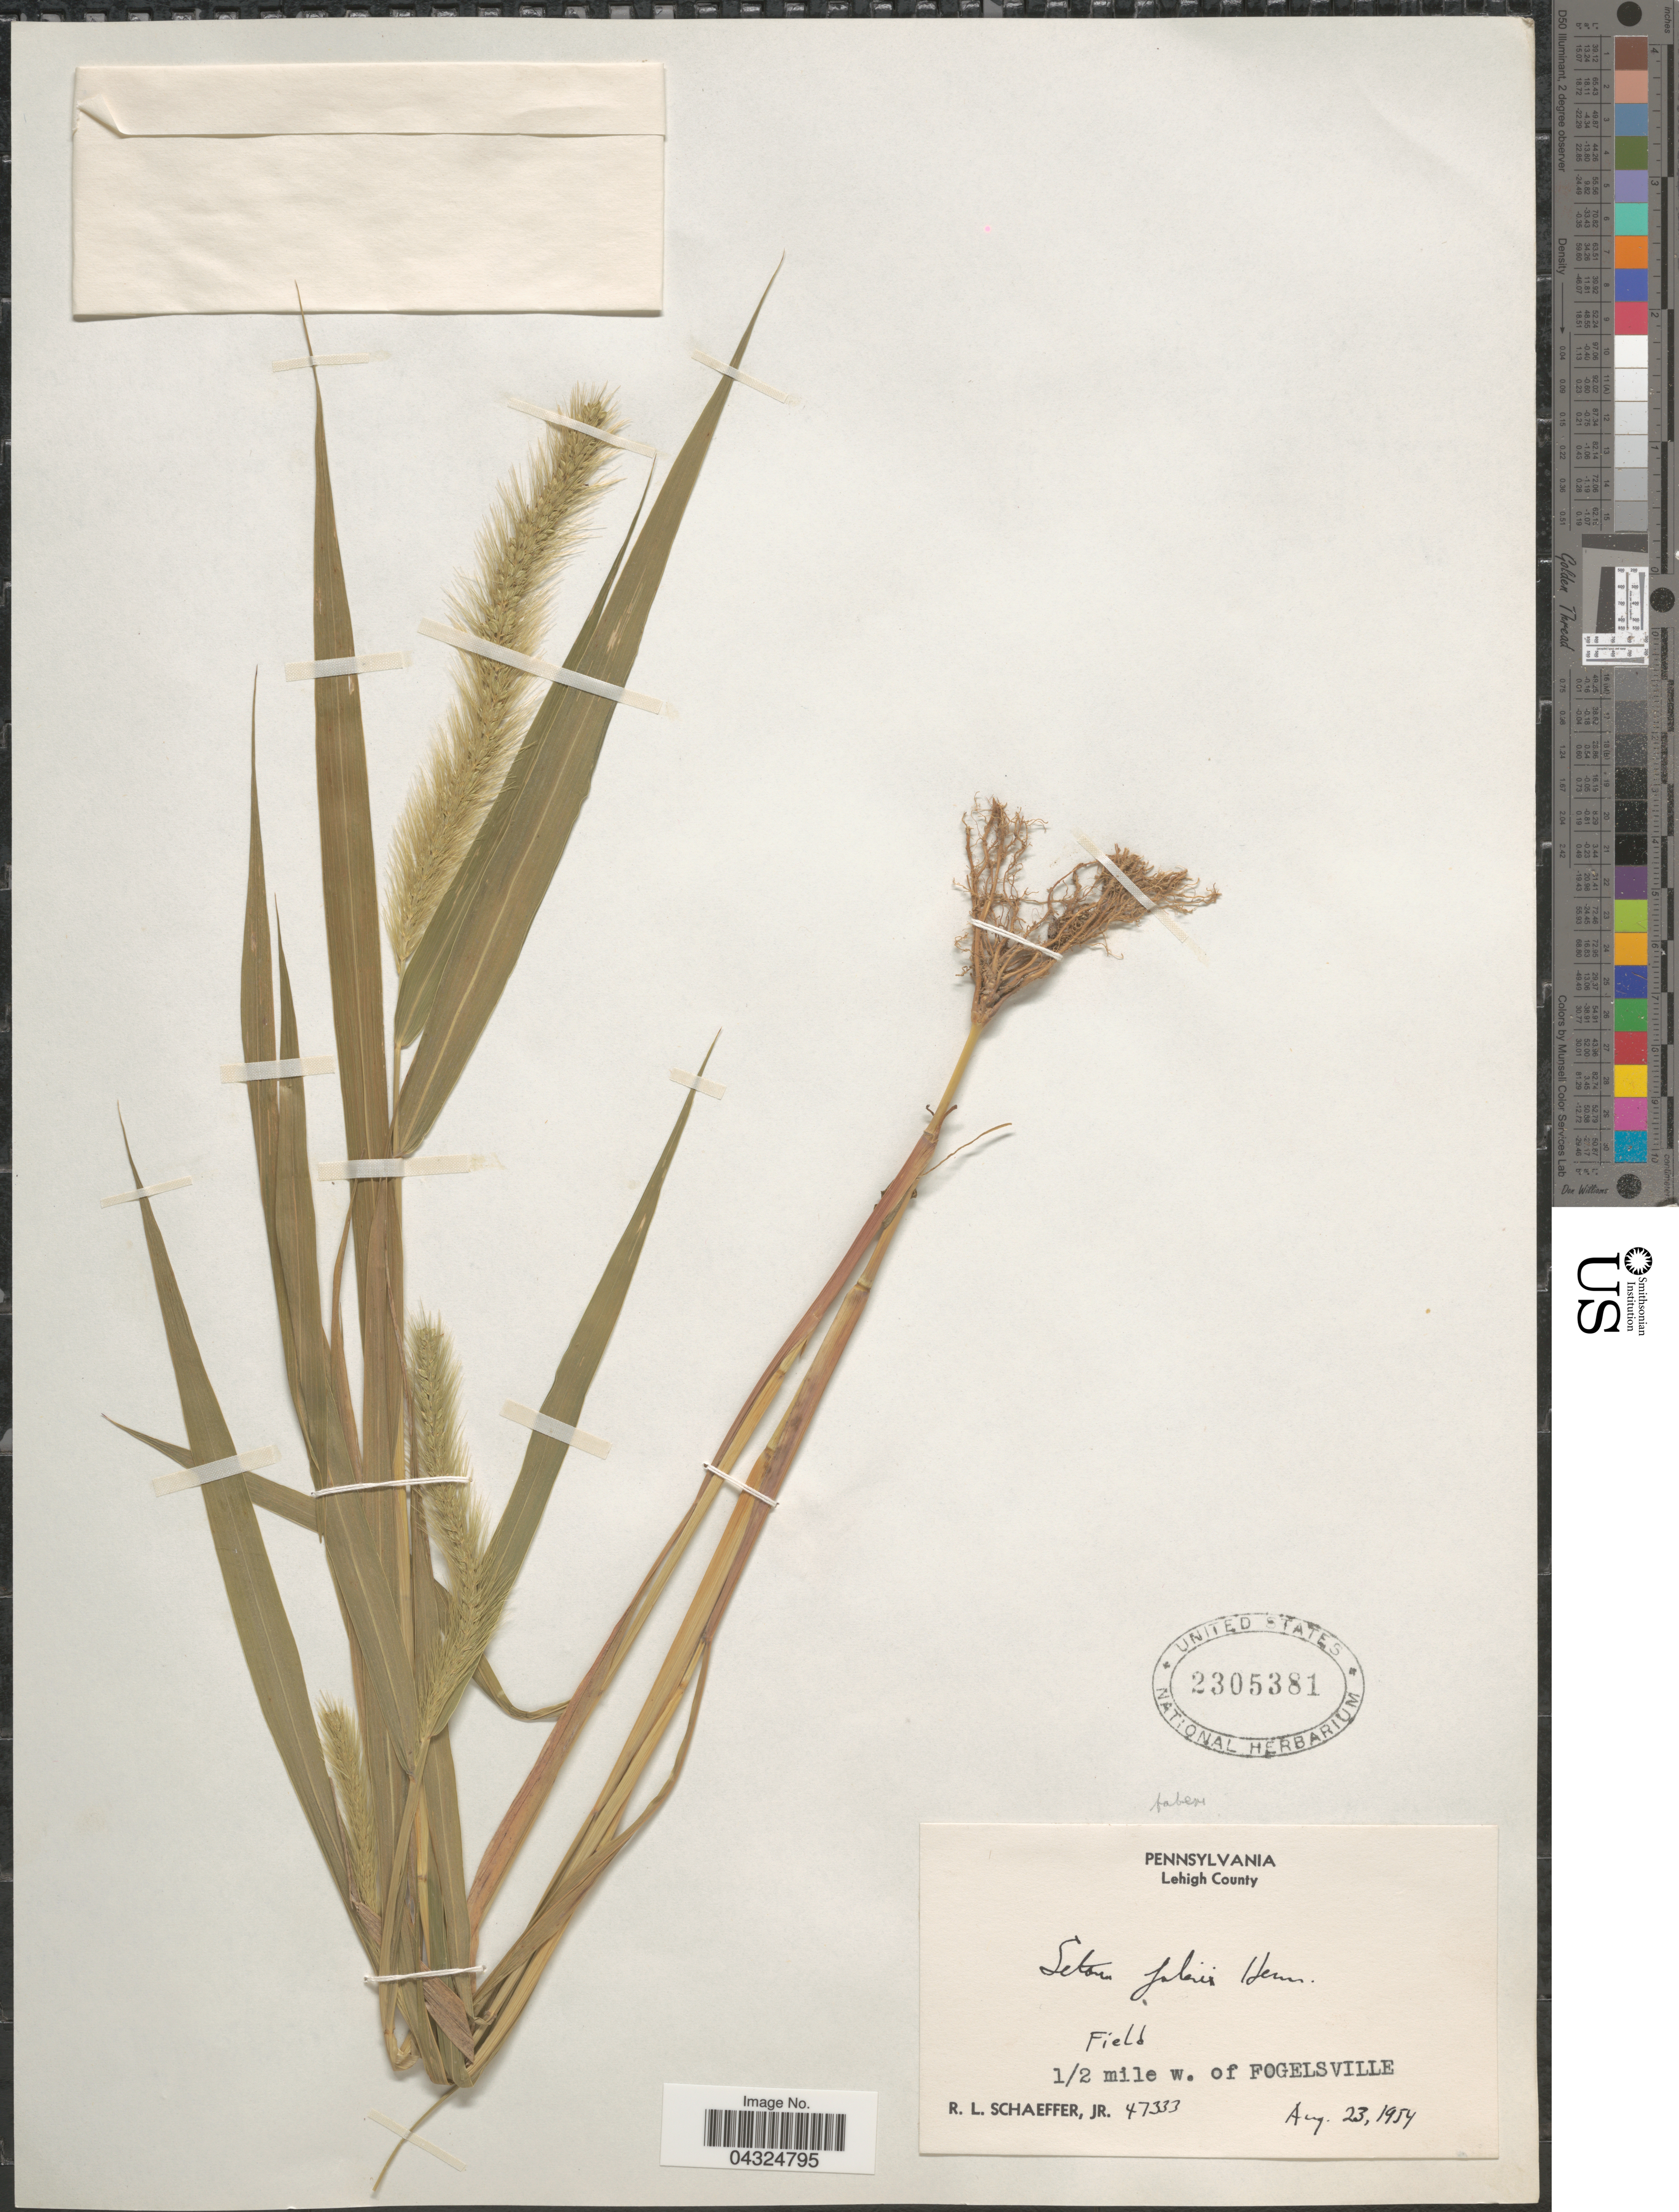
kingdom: Plantae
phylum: Tracheophyta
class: Liliopsida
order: Poales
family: Poaceae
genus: Setaria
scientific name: Setaria faberi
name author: R.A.W. Herrm.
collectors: R. L. Schaeffer Jr.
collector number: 47333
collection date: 1954-08-23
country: United States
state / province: Pennsylvania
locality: Lehigh County. Field. 1/2 mile w. of Fogelsville.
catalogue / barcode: US 2305381